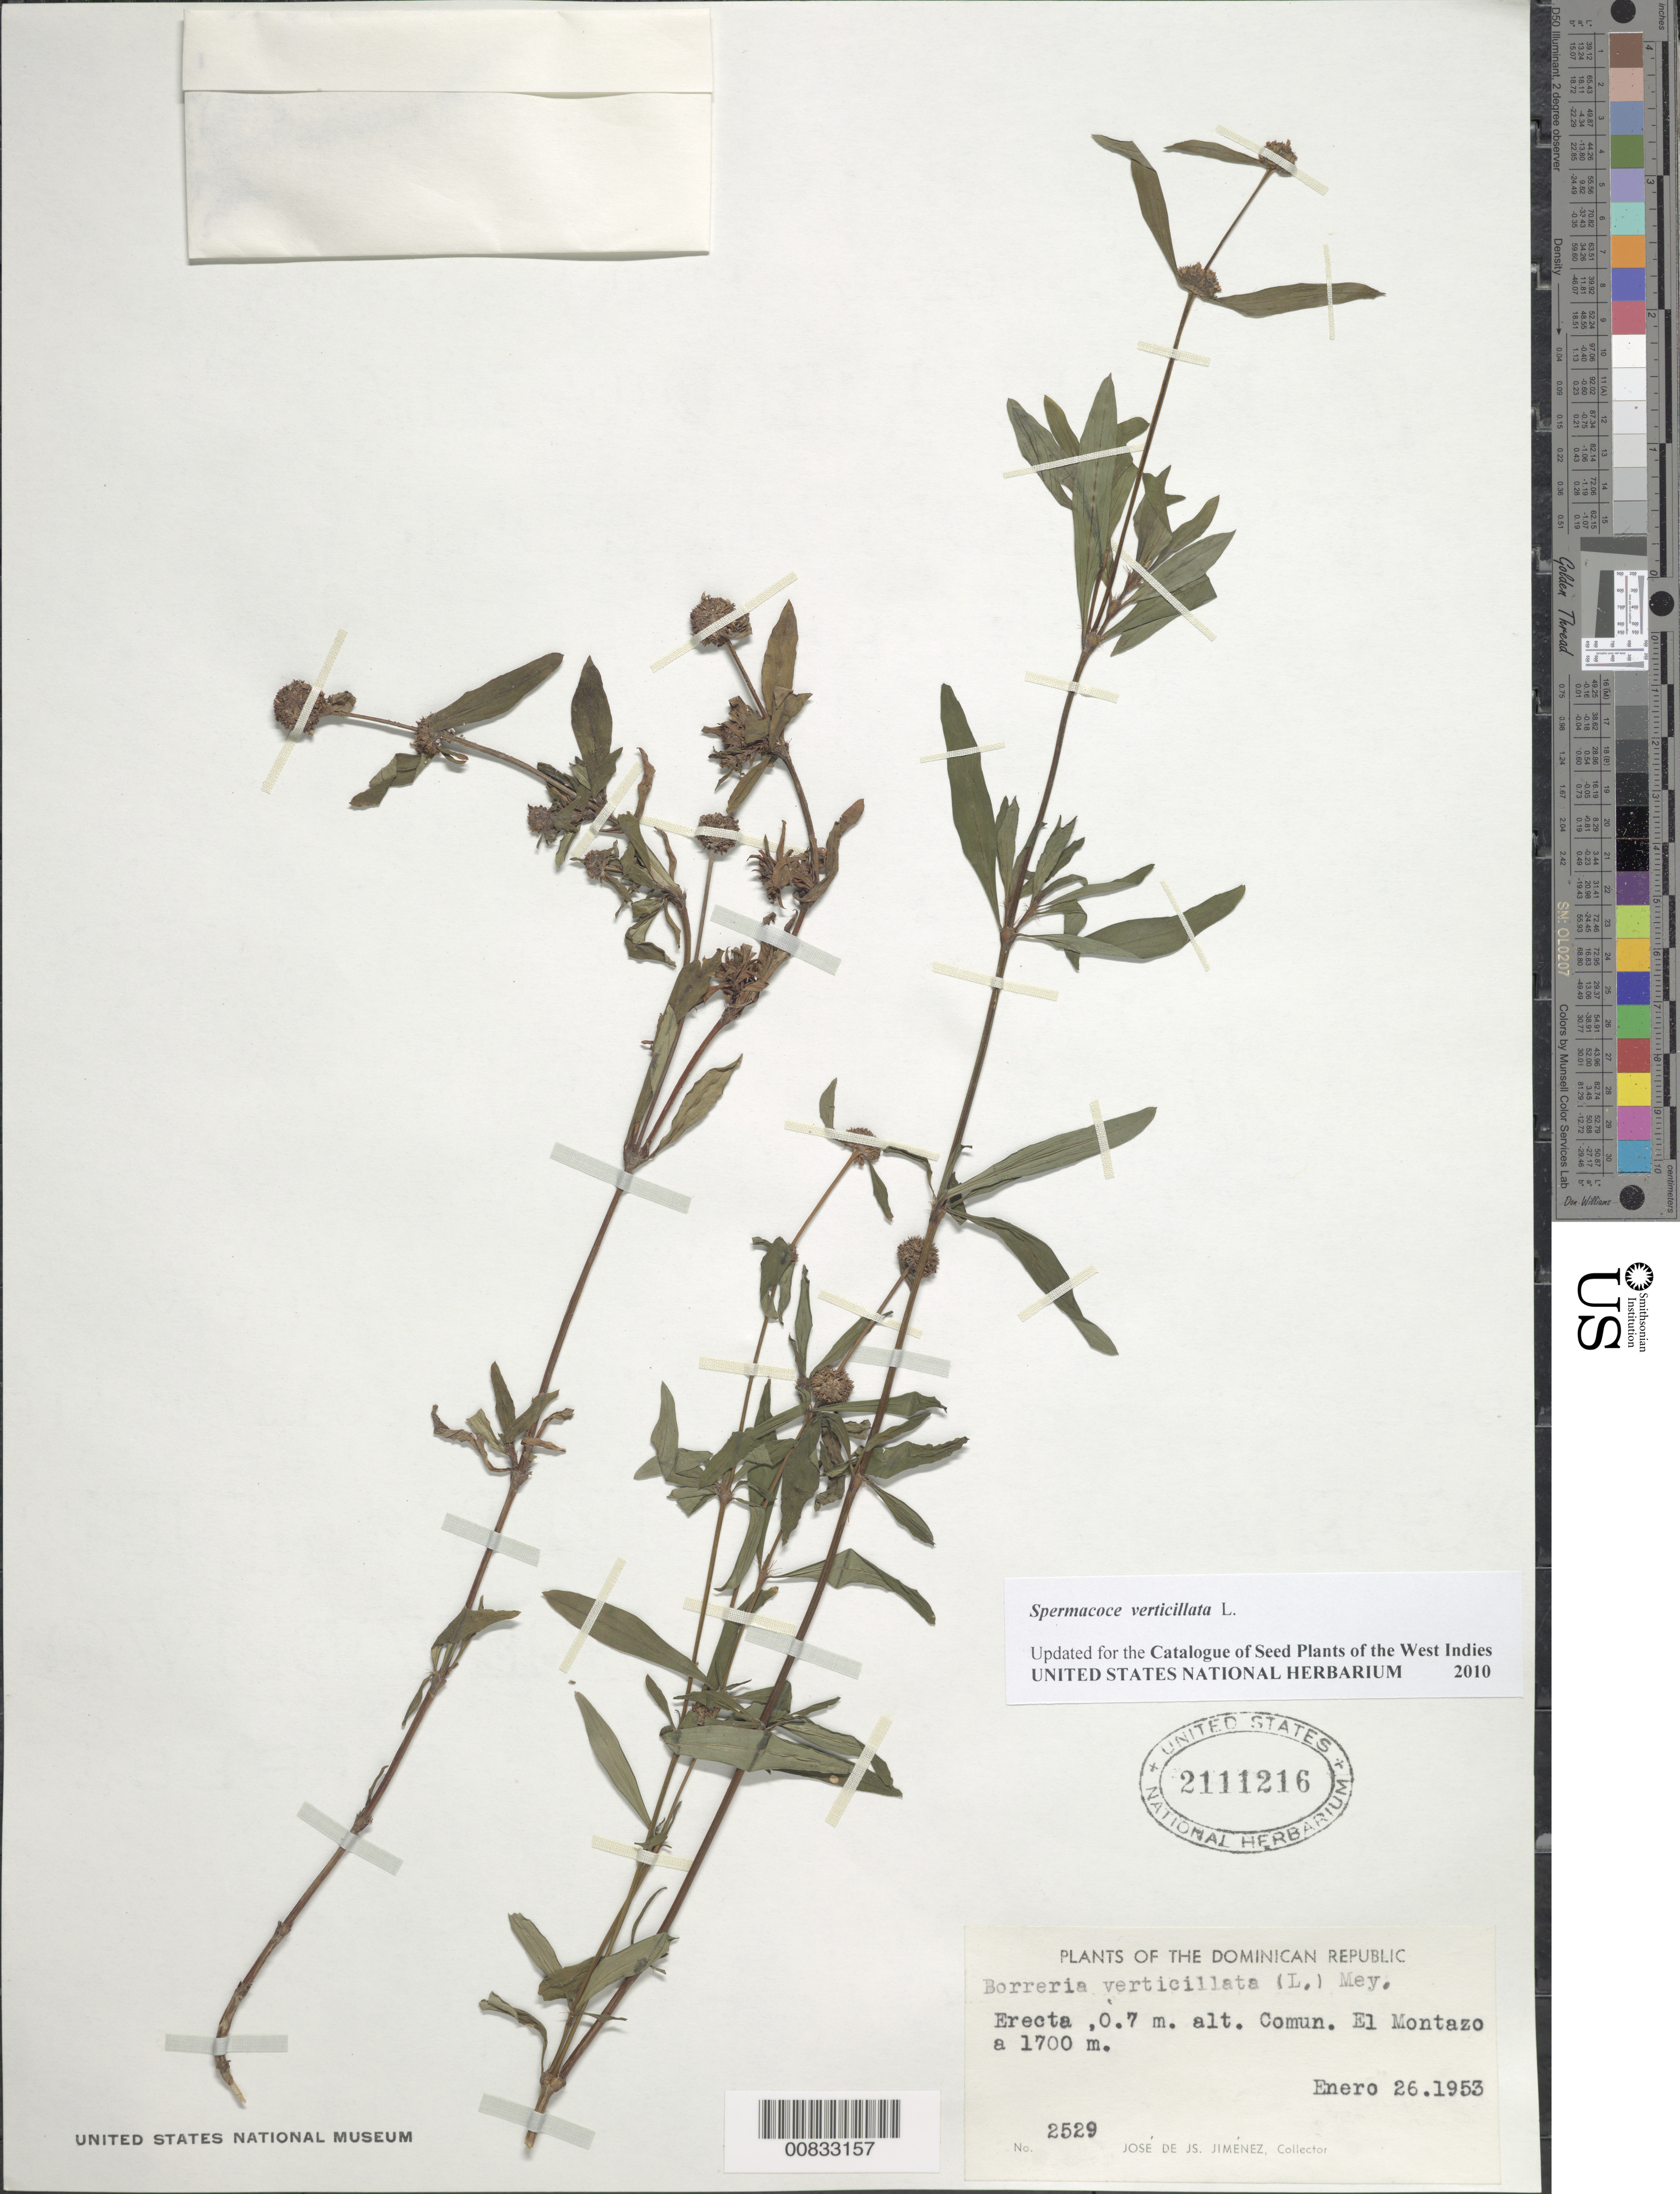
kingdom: Plantae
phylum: Tracheophyta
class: Magnoliopsida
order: Gentianales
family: Rubiaceae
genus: Spermacoce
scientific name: Spermacoce verticillata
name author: L.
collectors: J. J. Jiménez Almonte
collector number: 2529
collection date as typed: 26 Jan 1953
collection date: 1953-01-26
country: Dominican Republic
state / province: La Vega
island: Hispaniola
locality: El Montazo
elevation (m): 1700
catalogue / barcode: US 2111216